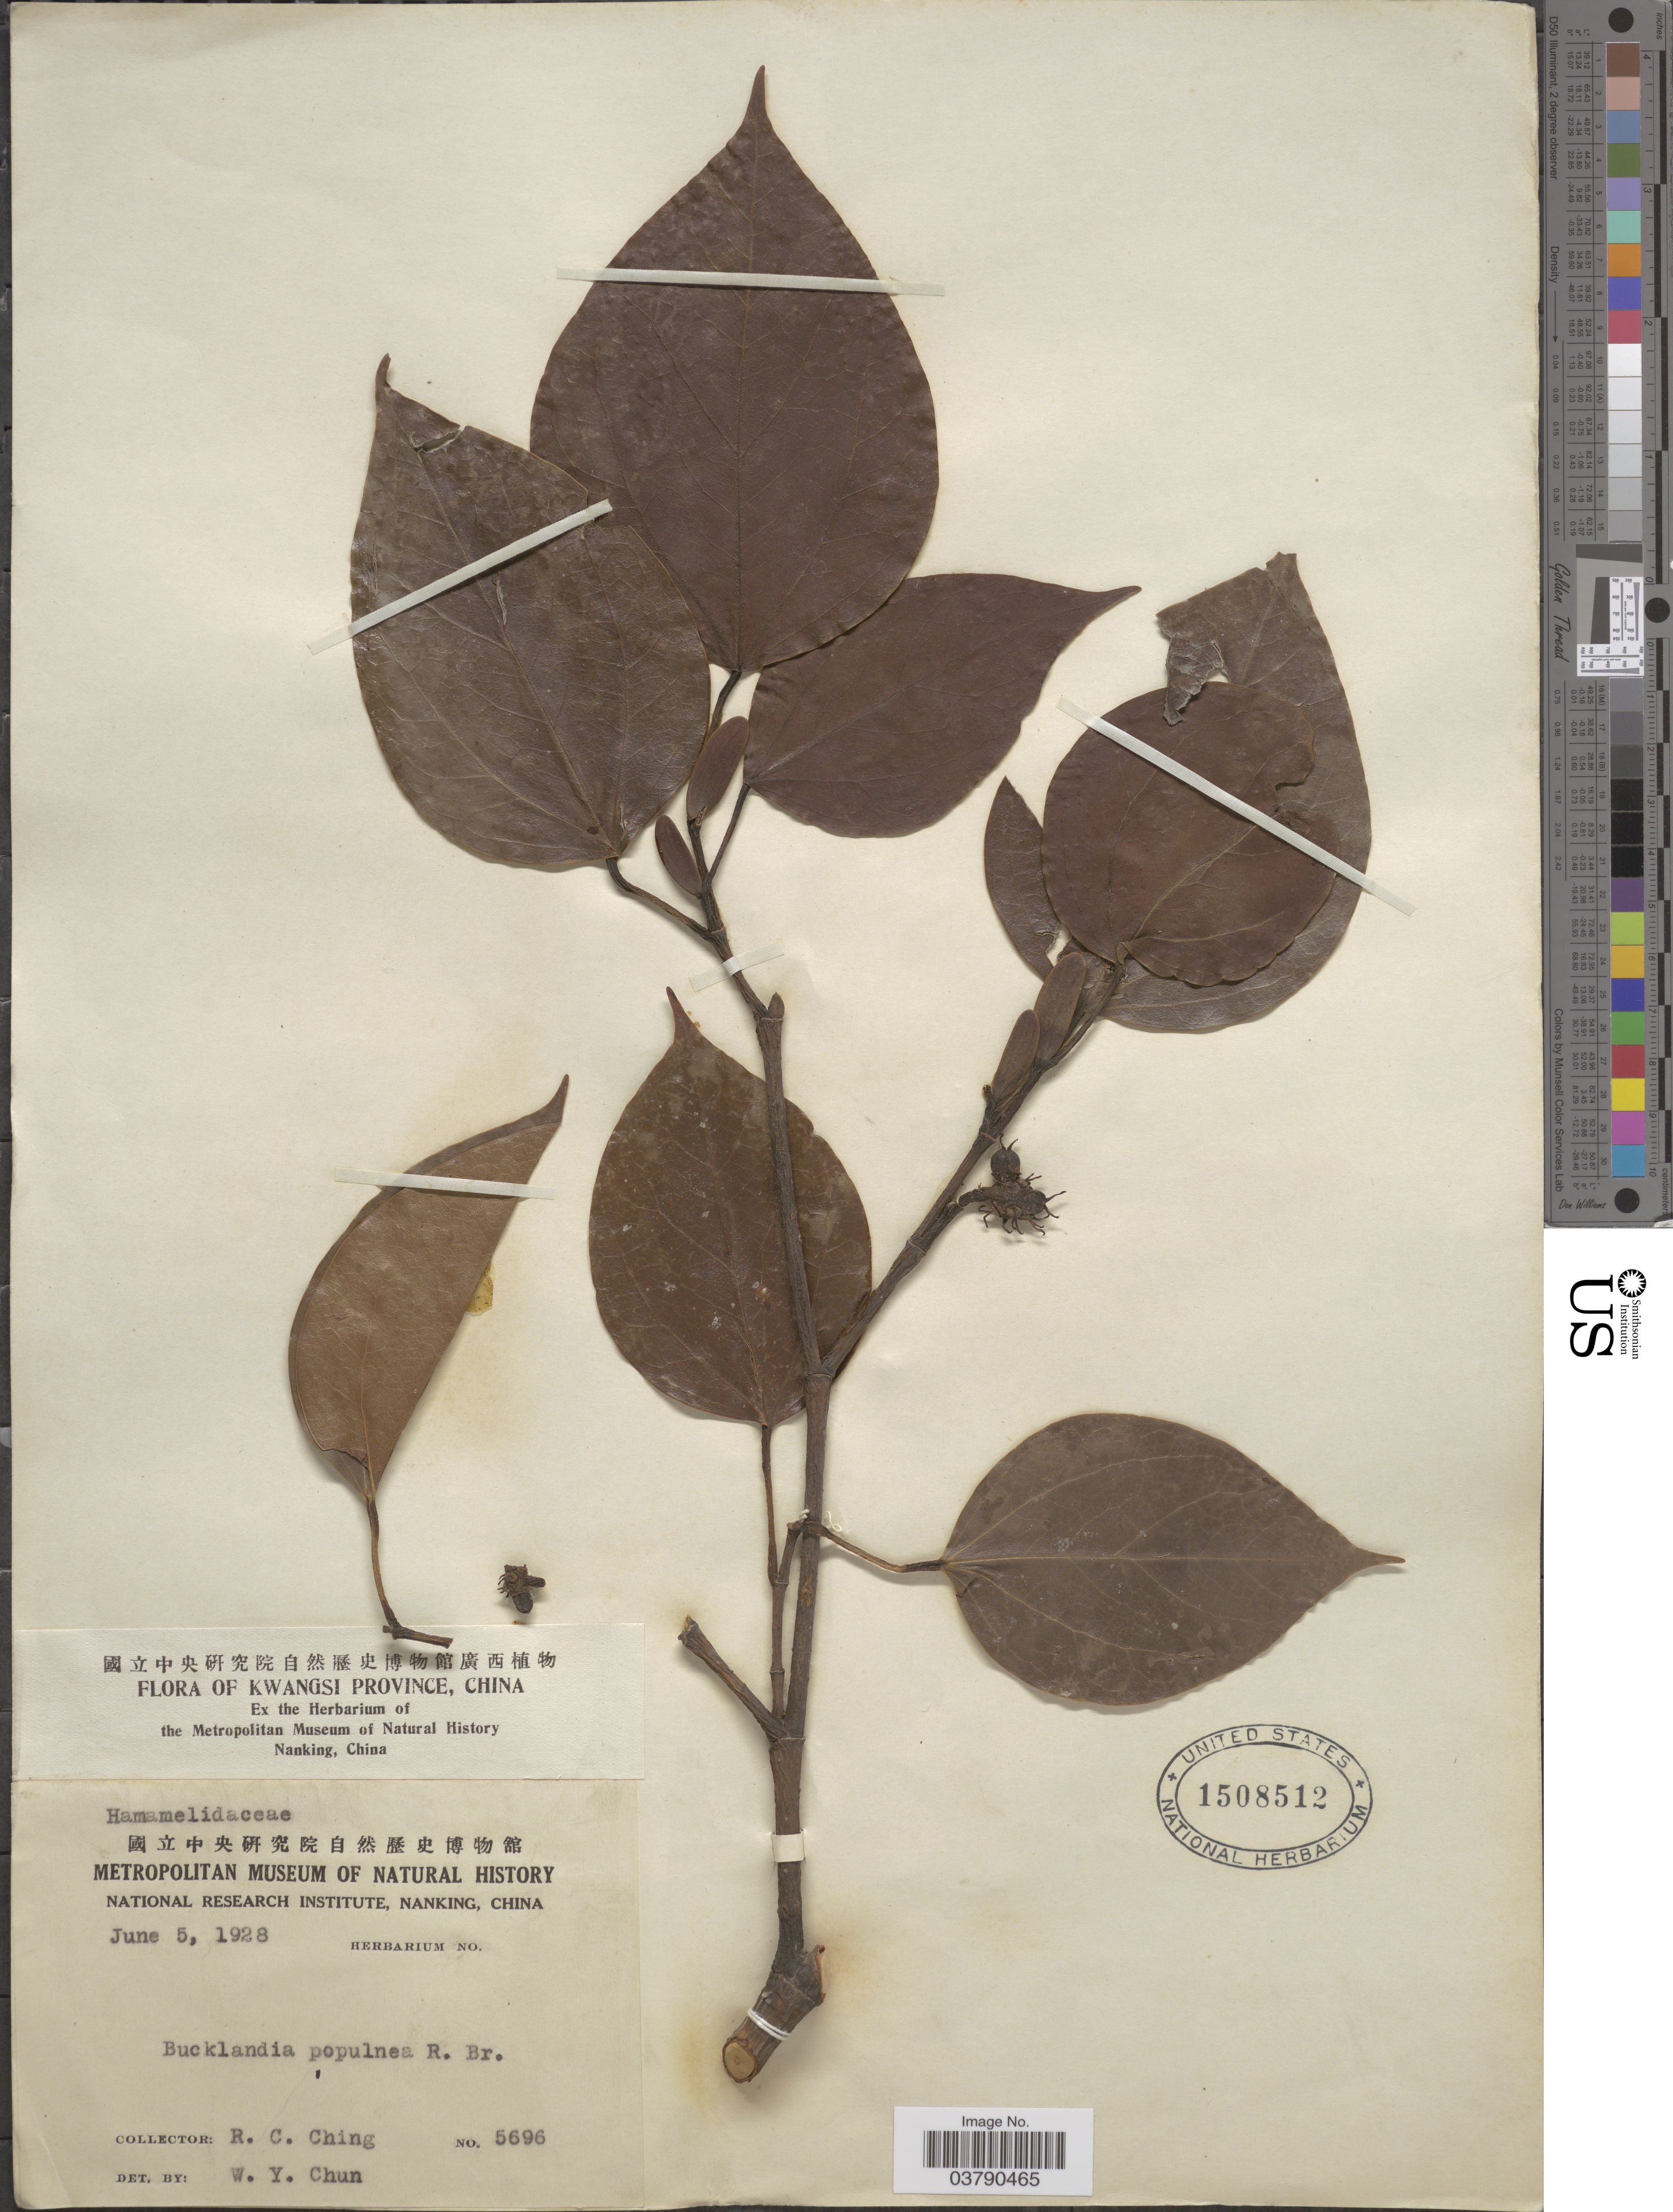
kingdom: Plantae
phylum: Tracheophyta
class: Magnoliopsida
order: Saxifragales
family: Hamamelidaceae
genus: Exbucklandia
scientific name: Exbucklandia populnea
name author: (R. Br. ex Griff.) R.W. Br.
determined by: Strong, Mark T., (BOT), Smithsonian Institution - National Museum of Natural History (UNITED STATES)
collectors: R. C. Ching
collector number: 5696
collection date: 1928-06-05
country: China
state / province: Guangxi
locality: Kwangsi Province.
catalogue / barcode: US 1508512